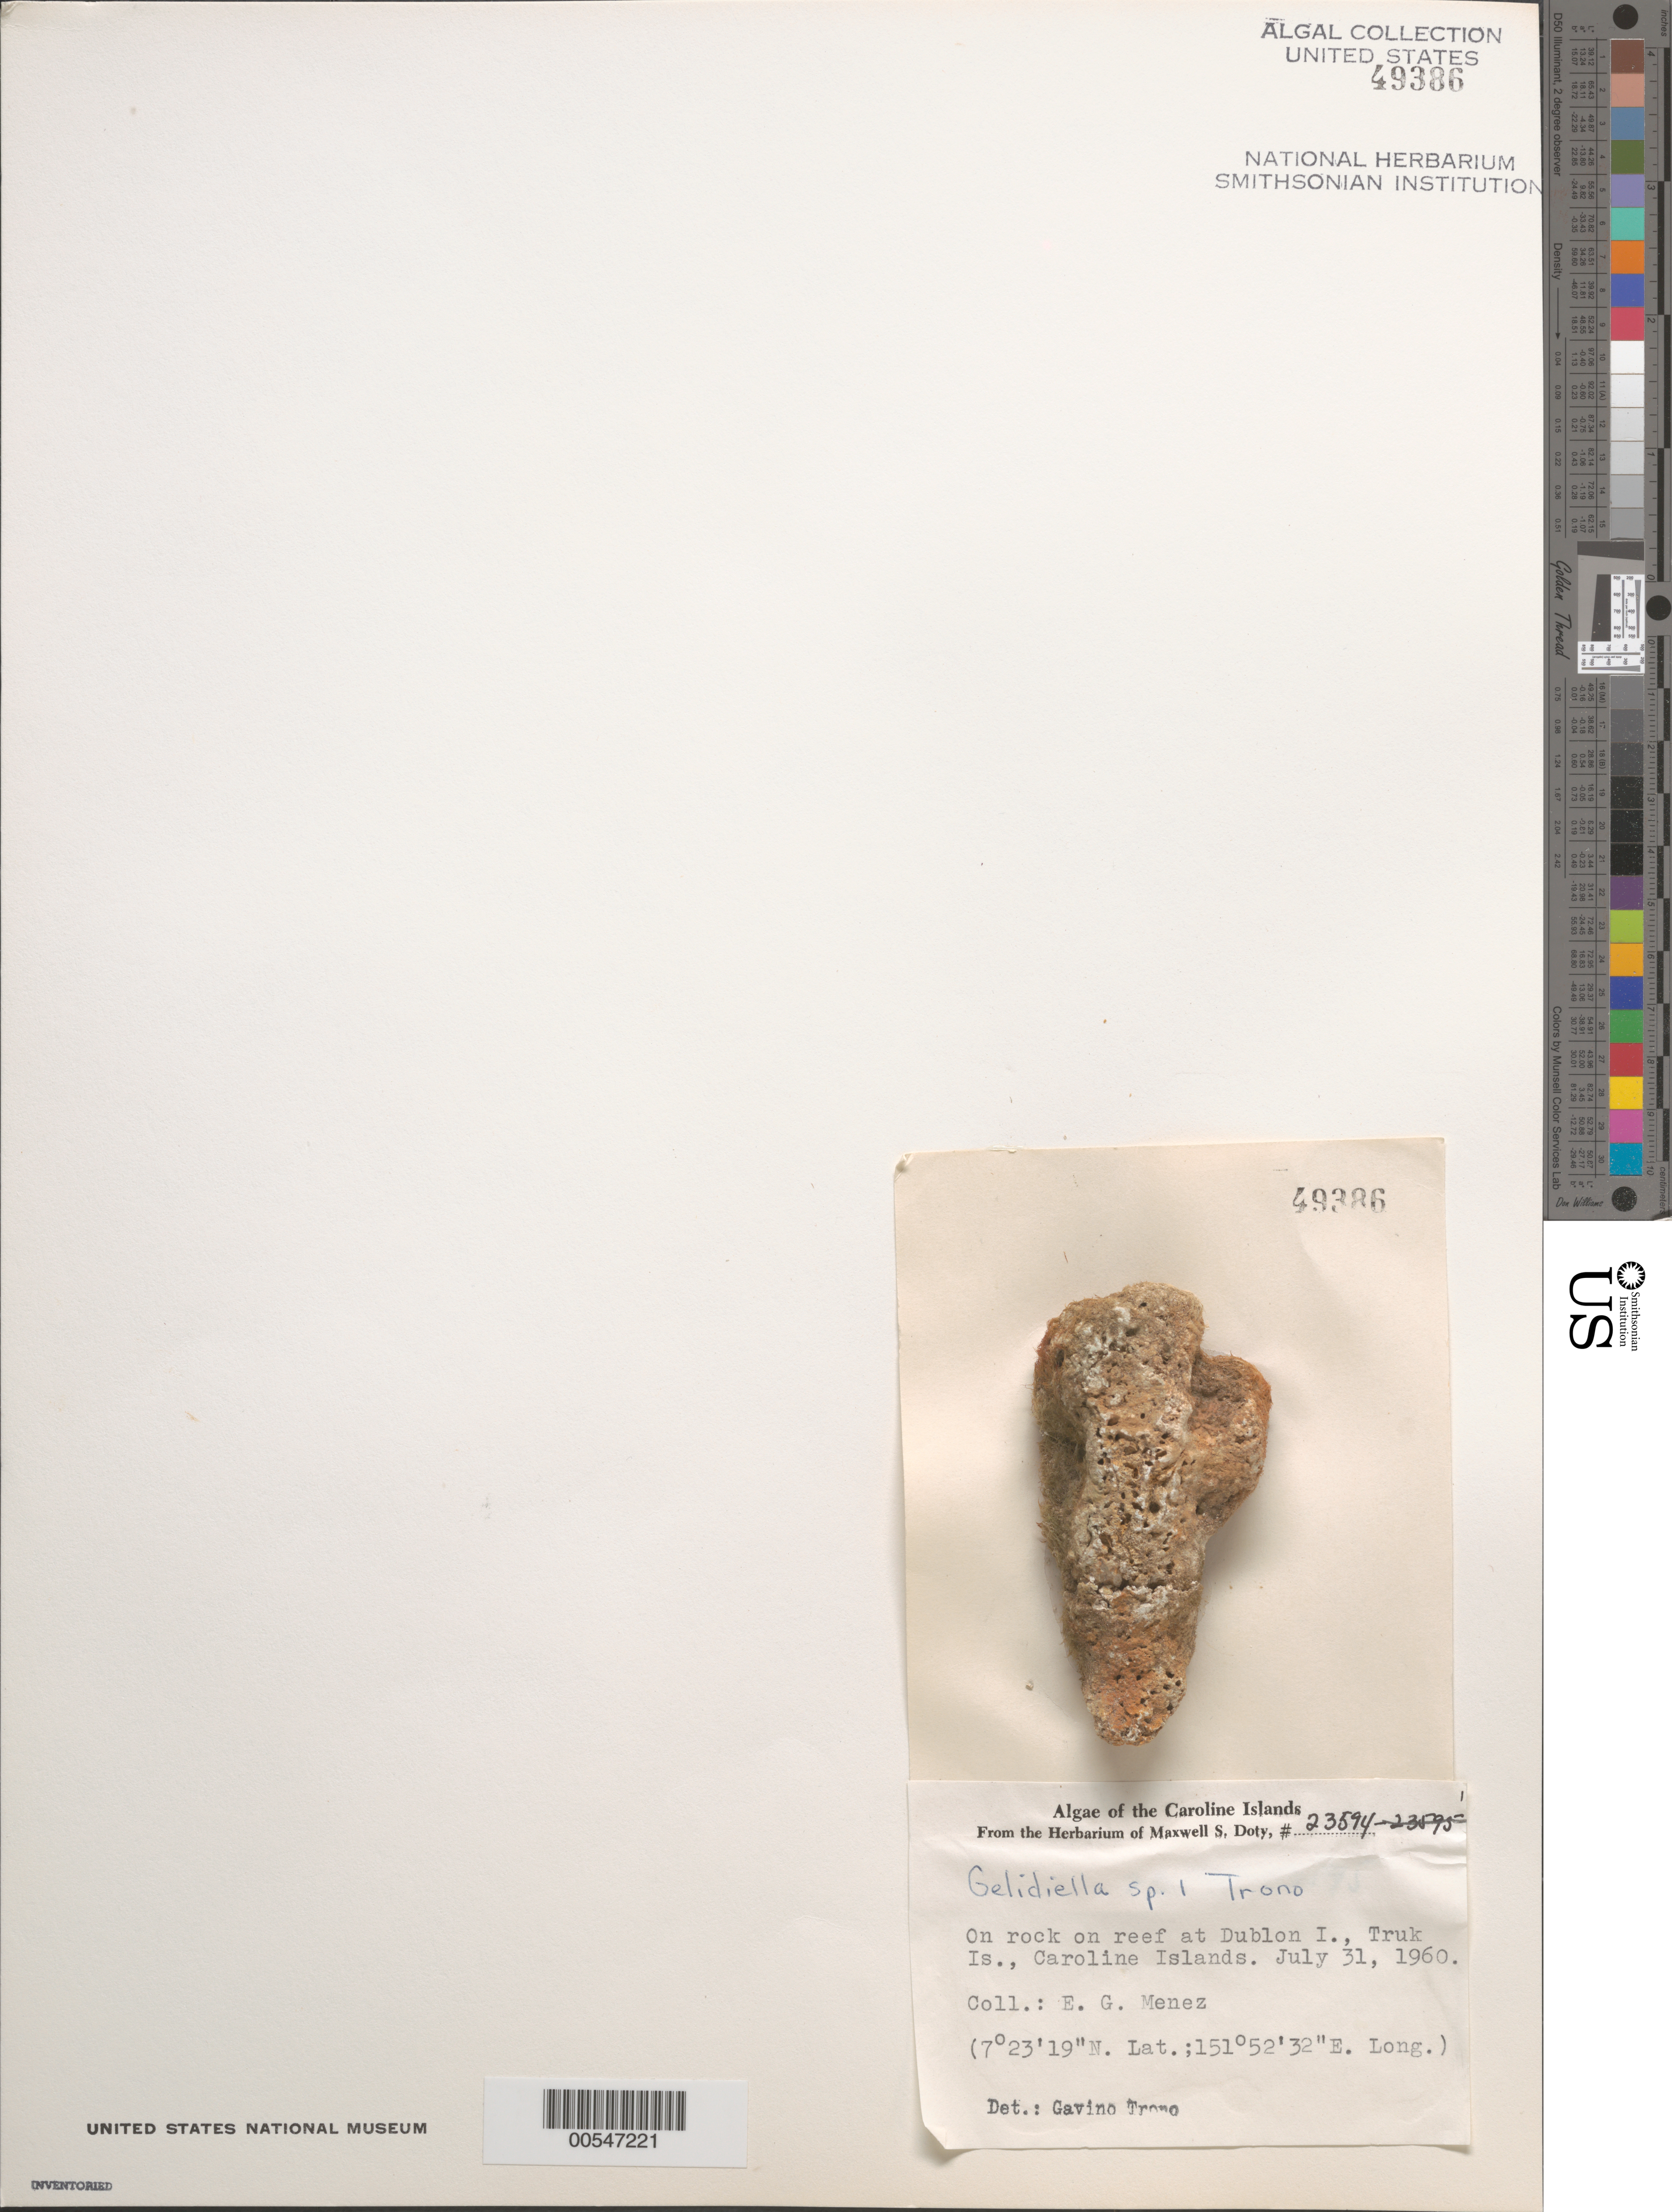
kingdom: Plantae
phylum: Rhodophyta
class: Florideophyceae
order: Gelidiales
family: Gelidiellaceae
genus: Gelidiella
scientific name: Gelidiella sp.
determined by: Trono, Gavino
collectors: Meñez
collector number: MSD 23594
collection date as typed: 31 Jul 1960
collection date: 1960-07-31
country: Micronesia, Federated States of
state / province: Truk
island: Dublon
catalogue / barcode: US 49386